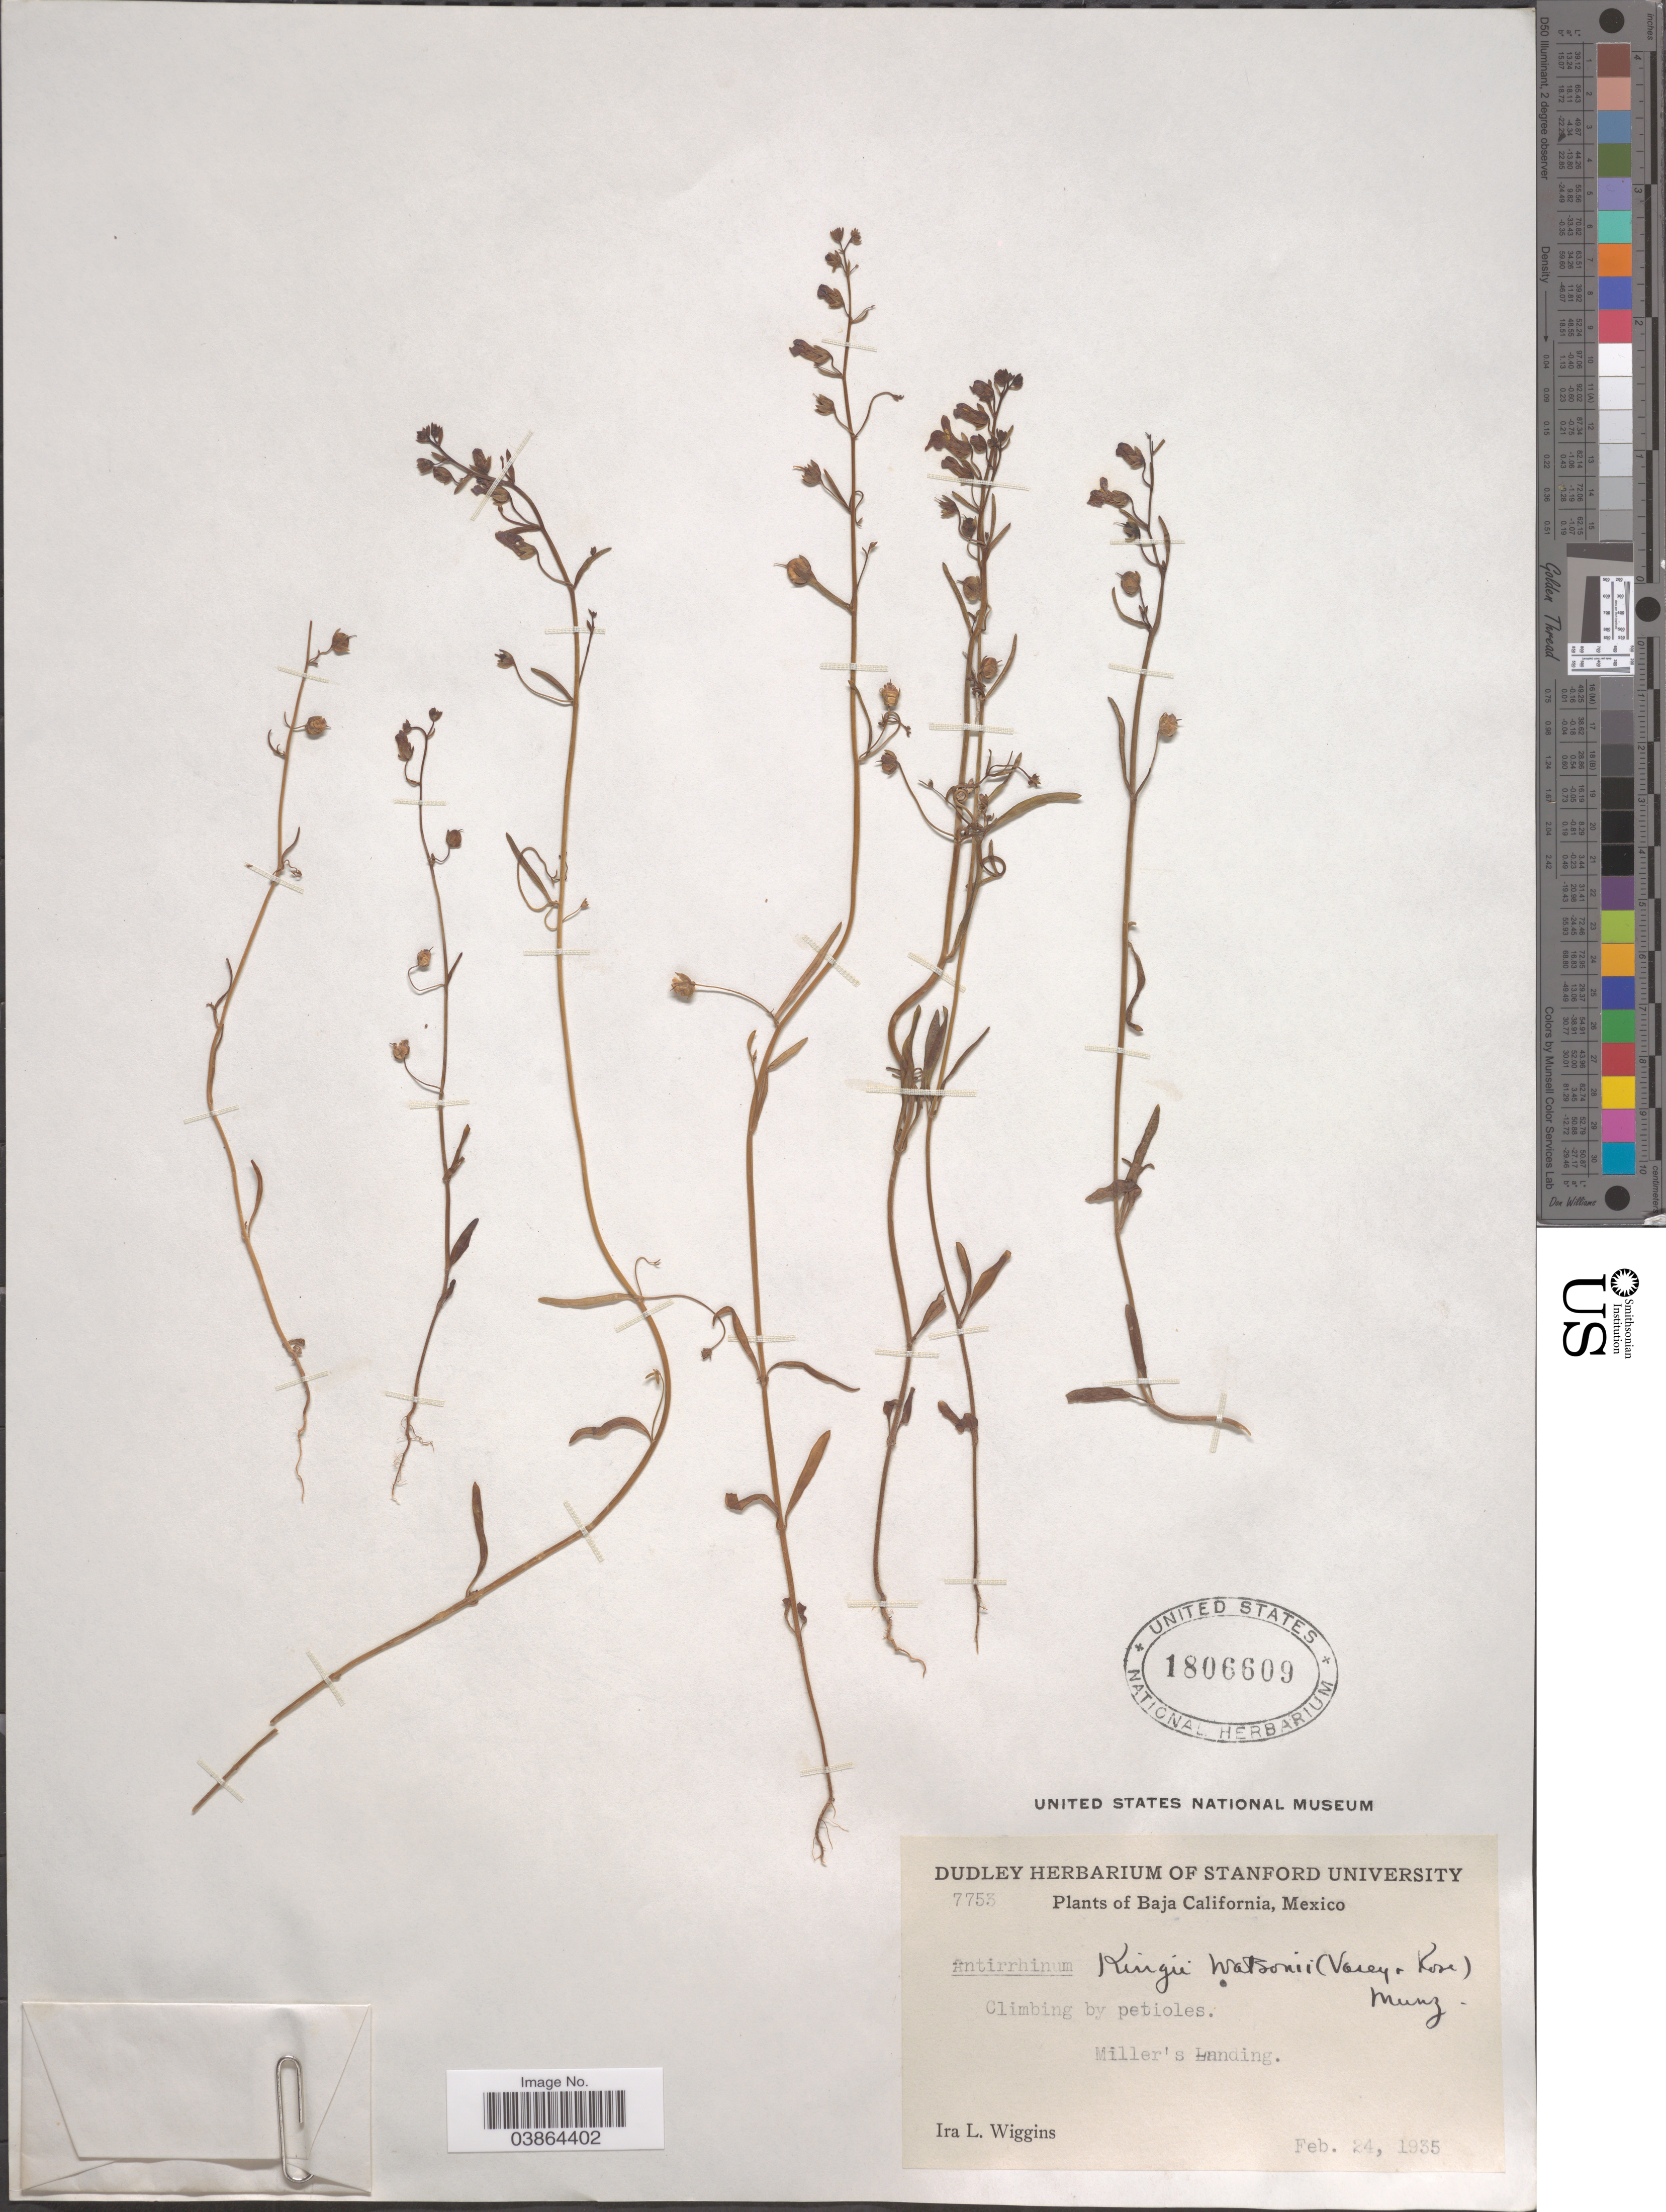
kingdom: Plantae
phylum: Tracheophyta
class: Magnoliopsida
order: Lamiales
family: Plantaginaceae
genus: Sairocarpus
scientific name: Sairocarpus kingii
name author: (S. Watson) D.A. Sutton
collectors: I. L. Wiggins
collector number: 7753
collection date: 1955-02-24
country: Mexico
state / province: Baja California Sur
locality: Miller's Landing.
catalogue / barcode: US 1806609